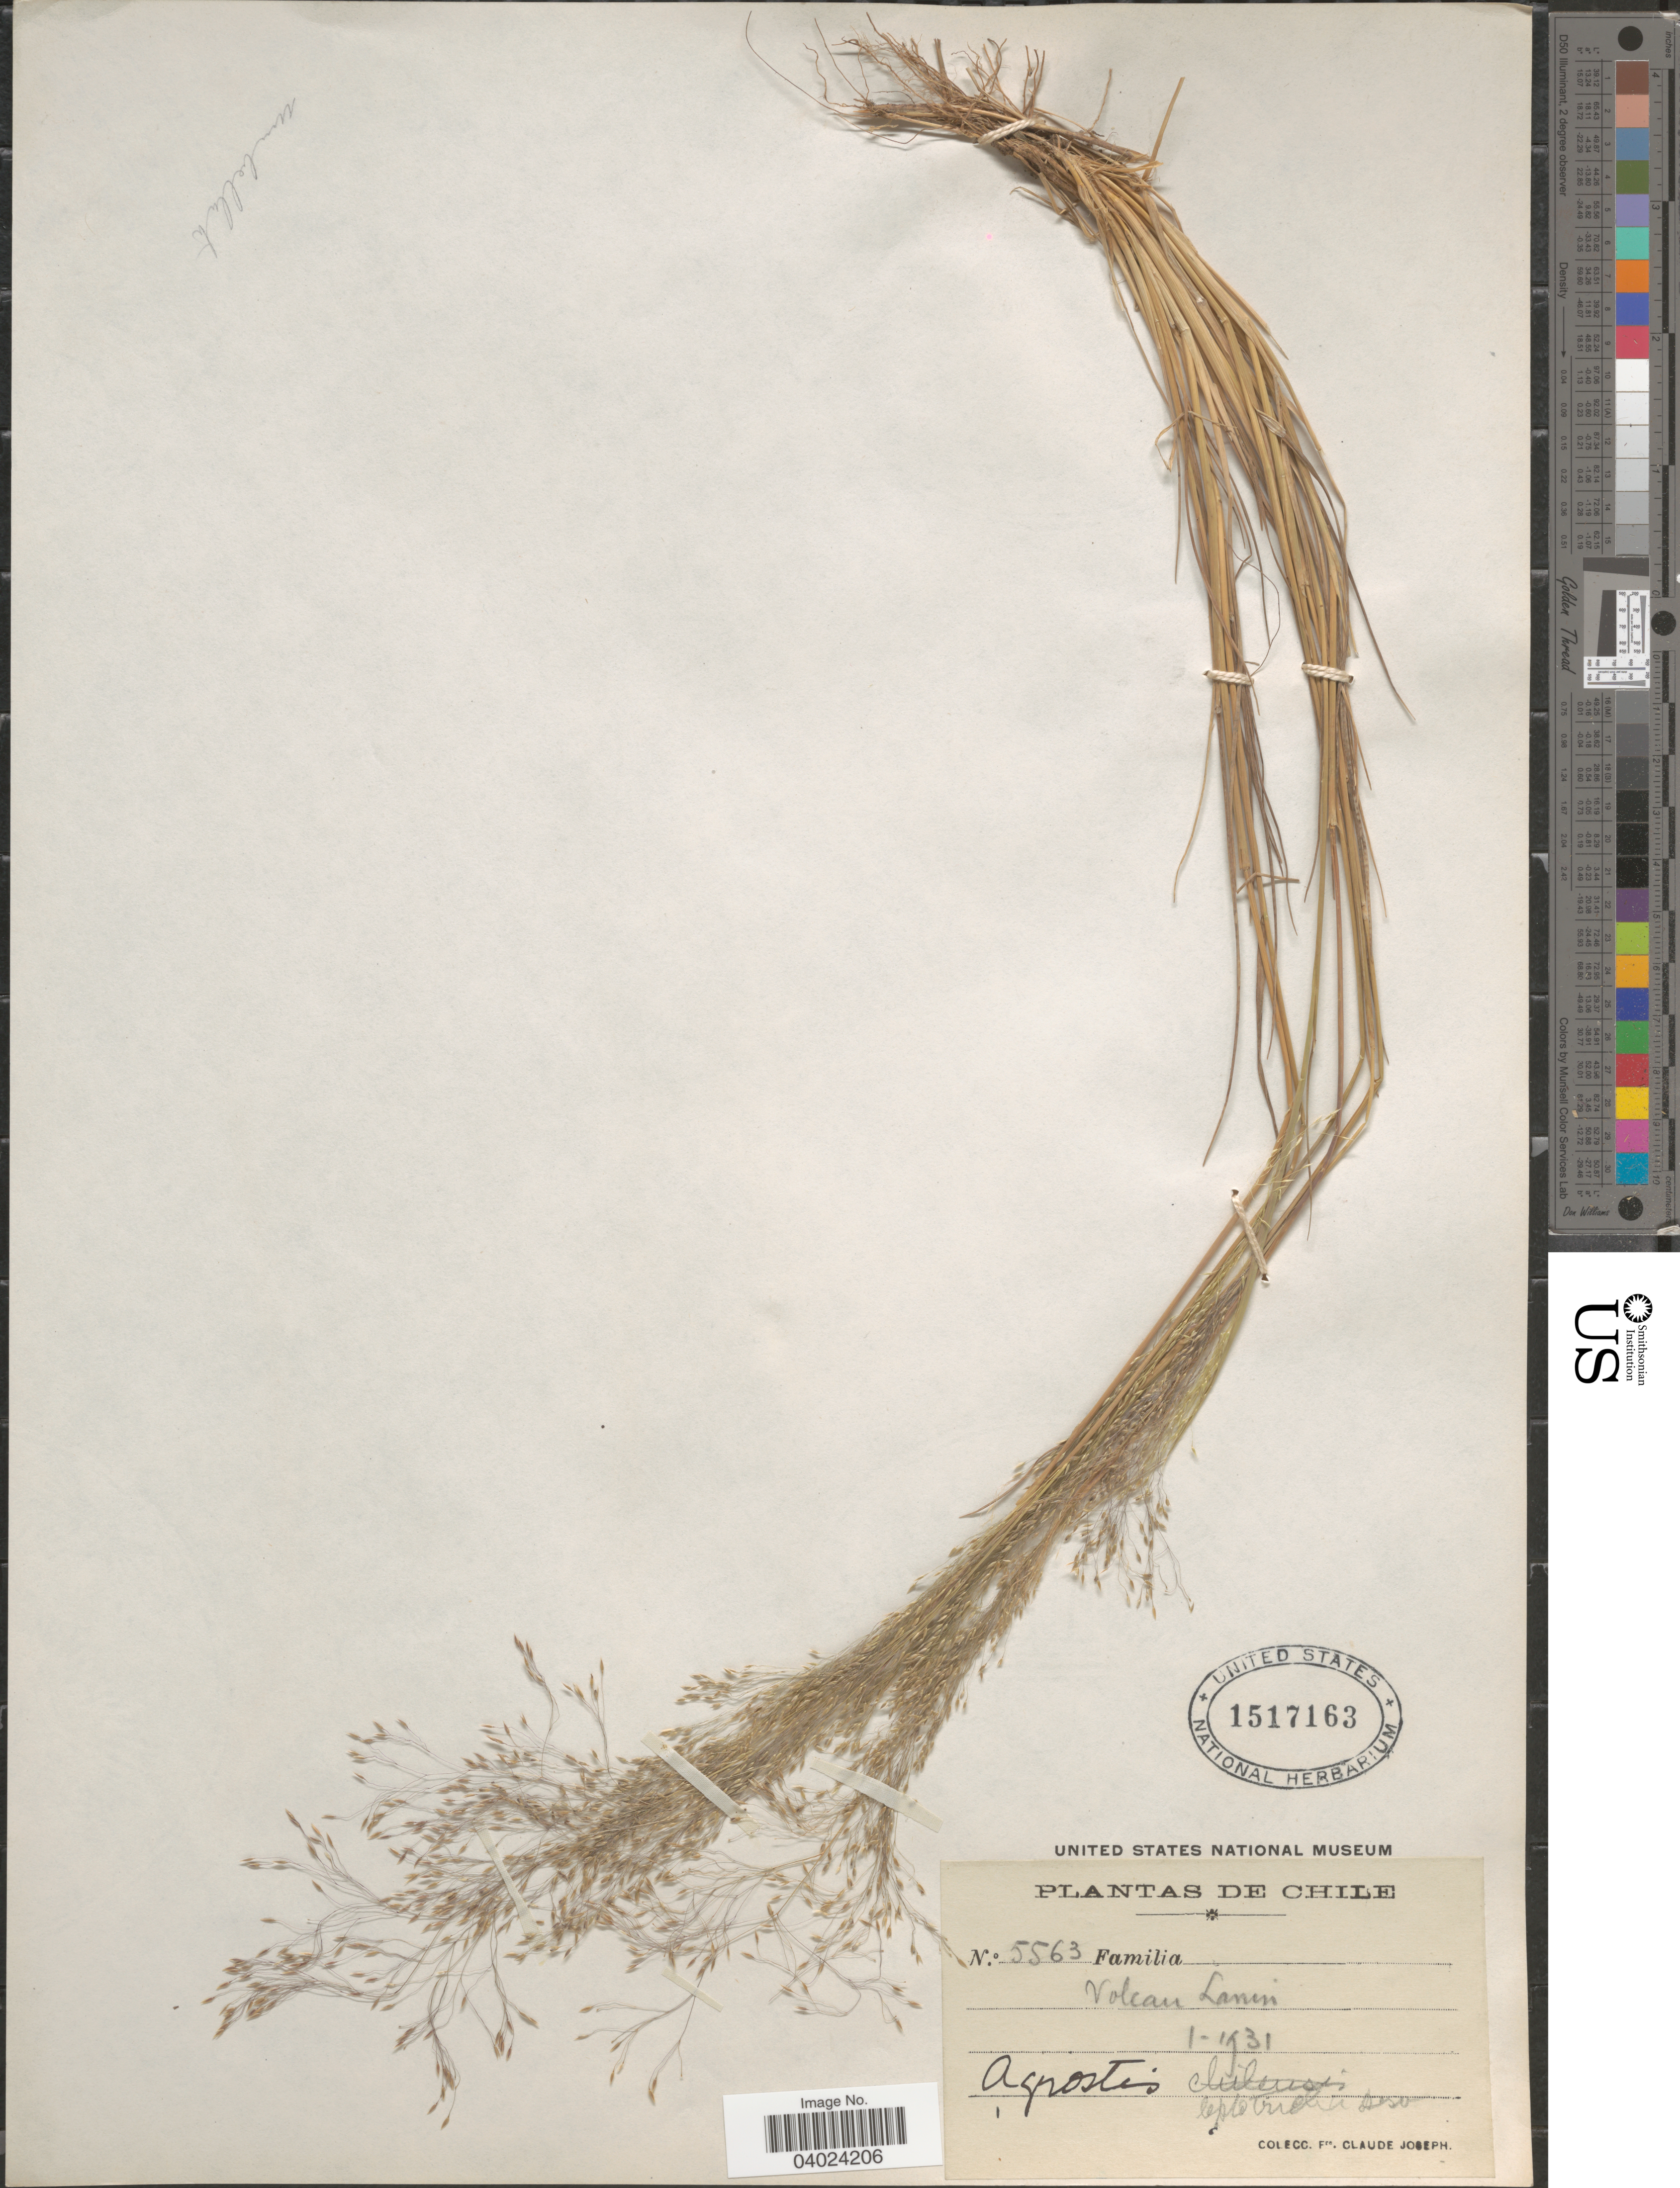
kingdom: Plantae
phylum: Tracheophyta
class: Liliopsida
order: Poales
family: Poaceae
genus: Agrostis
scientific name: Agrostis leptotricha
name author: É. Desv.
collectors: Bro. Claude-Joseph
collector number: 5563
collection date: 1931-01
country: Chile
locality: Volcan Lanin.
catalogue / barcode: US 1517163